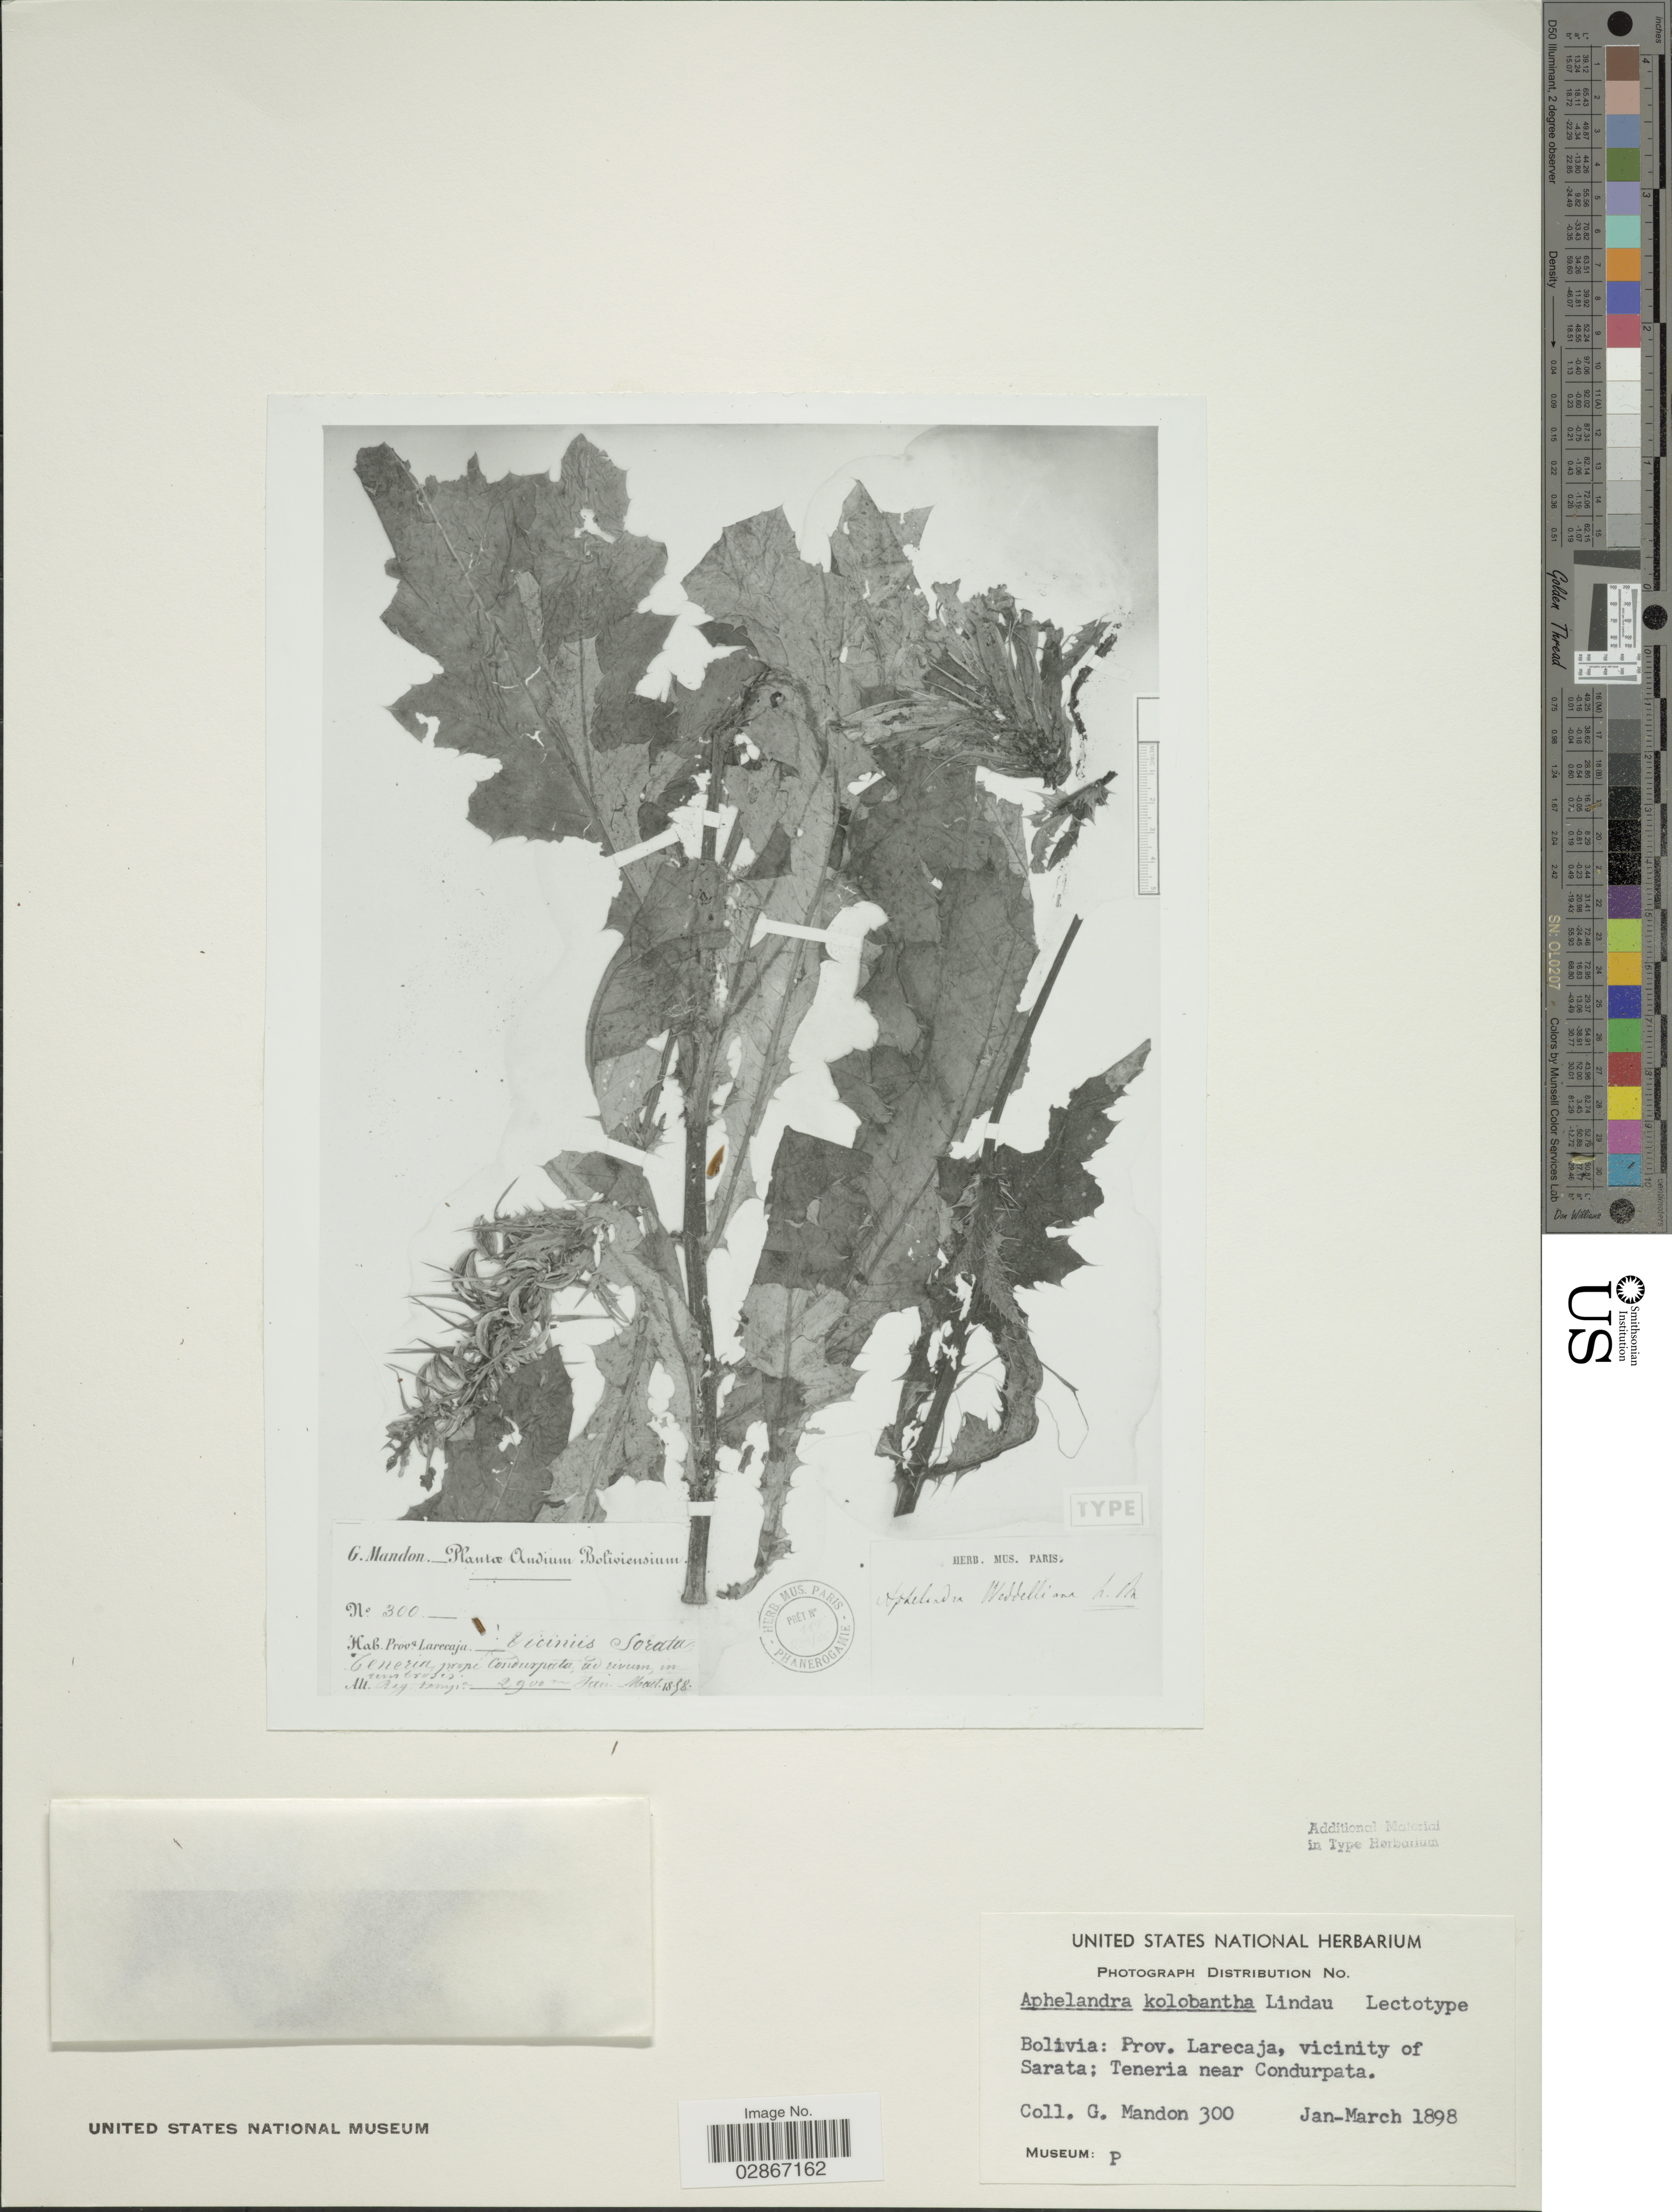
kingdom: Plantae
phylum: Tracheophyta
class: Magnoliopsida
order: Lamiales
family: Acanthaceae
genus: Aphelandra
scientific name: Aphelandra kolobantha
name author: Landau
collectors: G. Mandon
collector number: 300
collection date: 1898-01/1898-03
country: Bolivia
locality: Prov. Larecaja, vicinity of Sarata: Teneria near Condurpata.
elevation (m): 2900